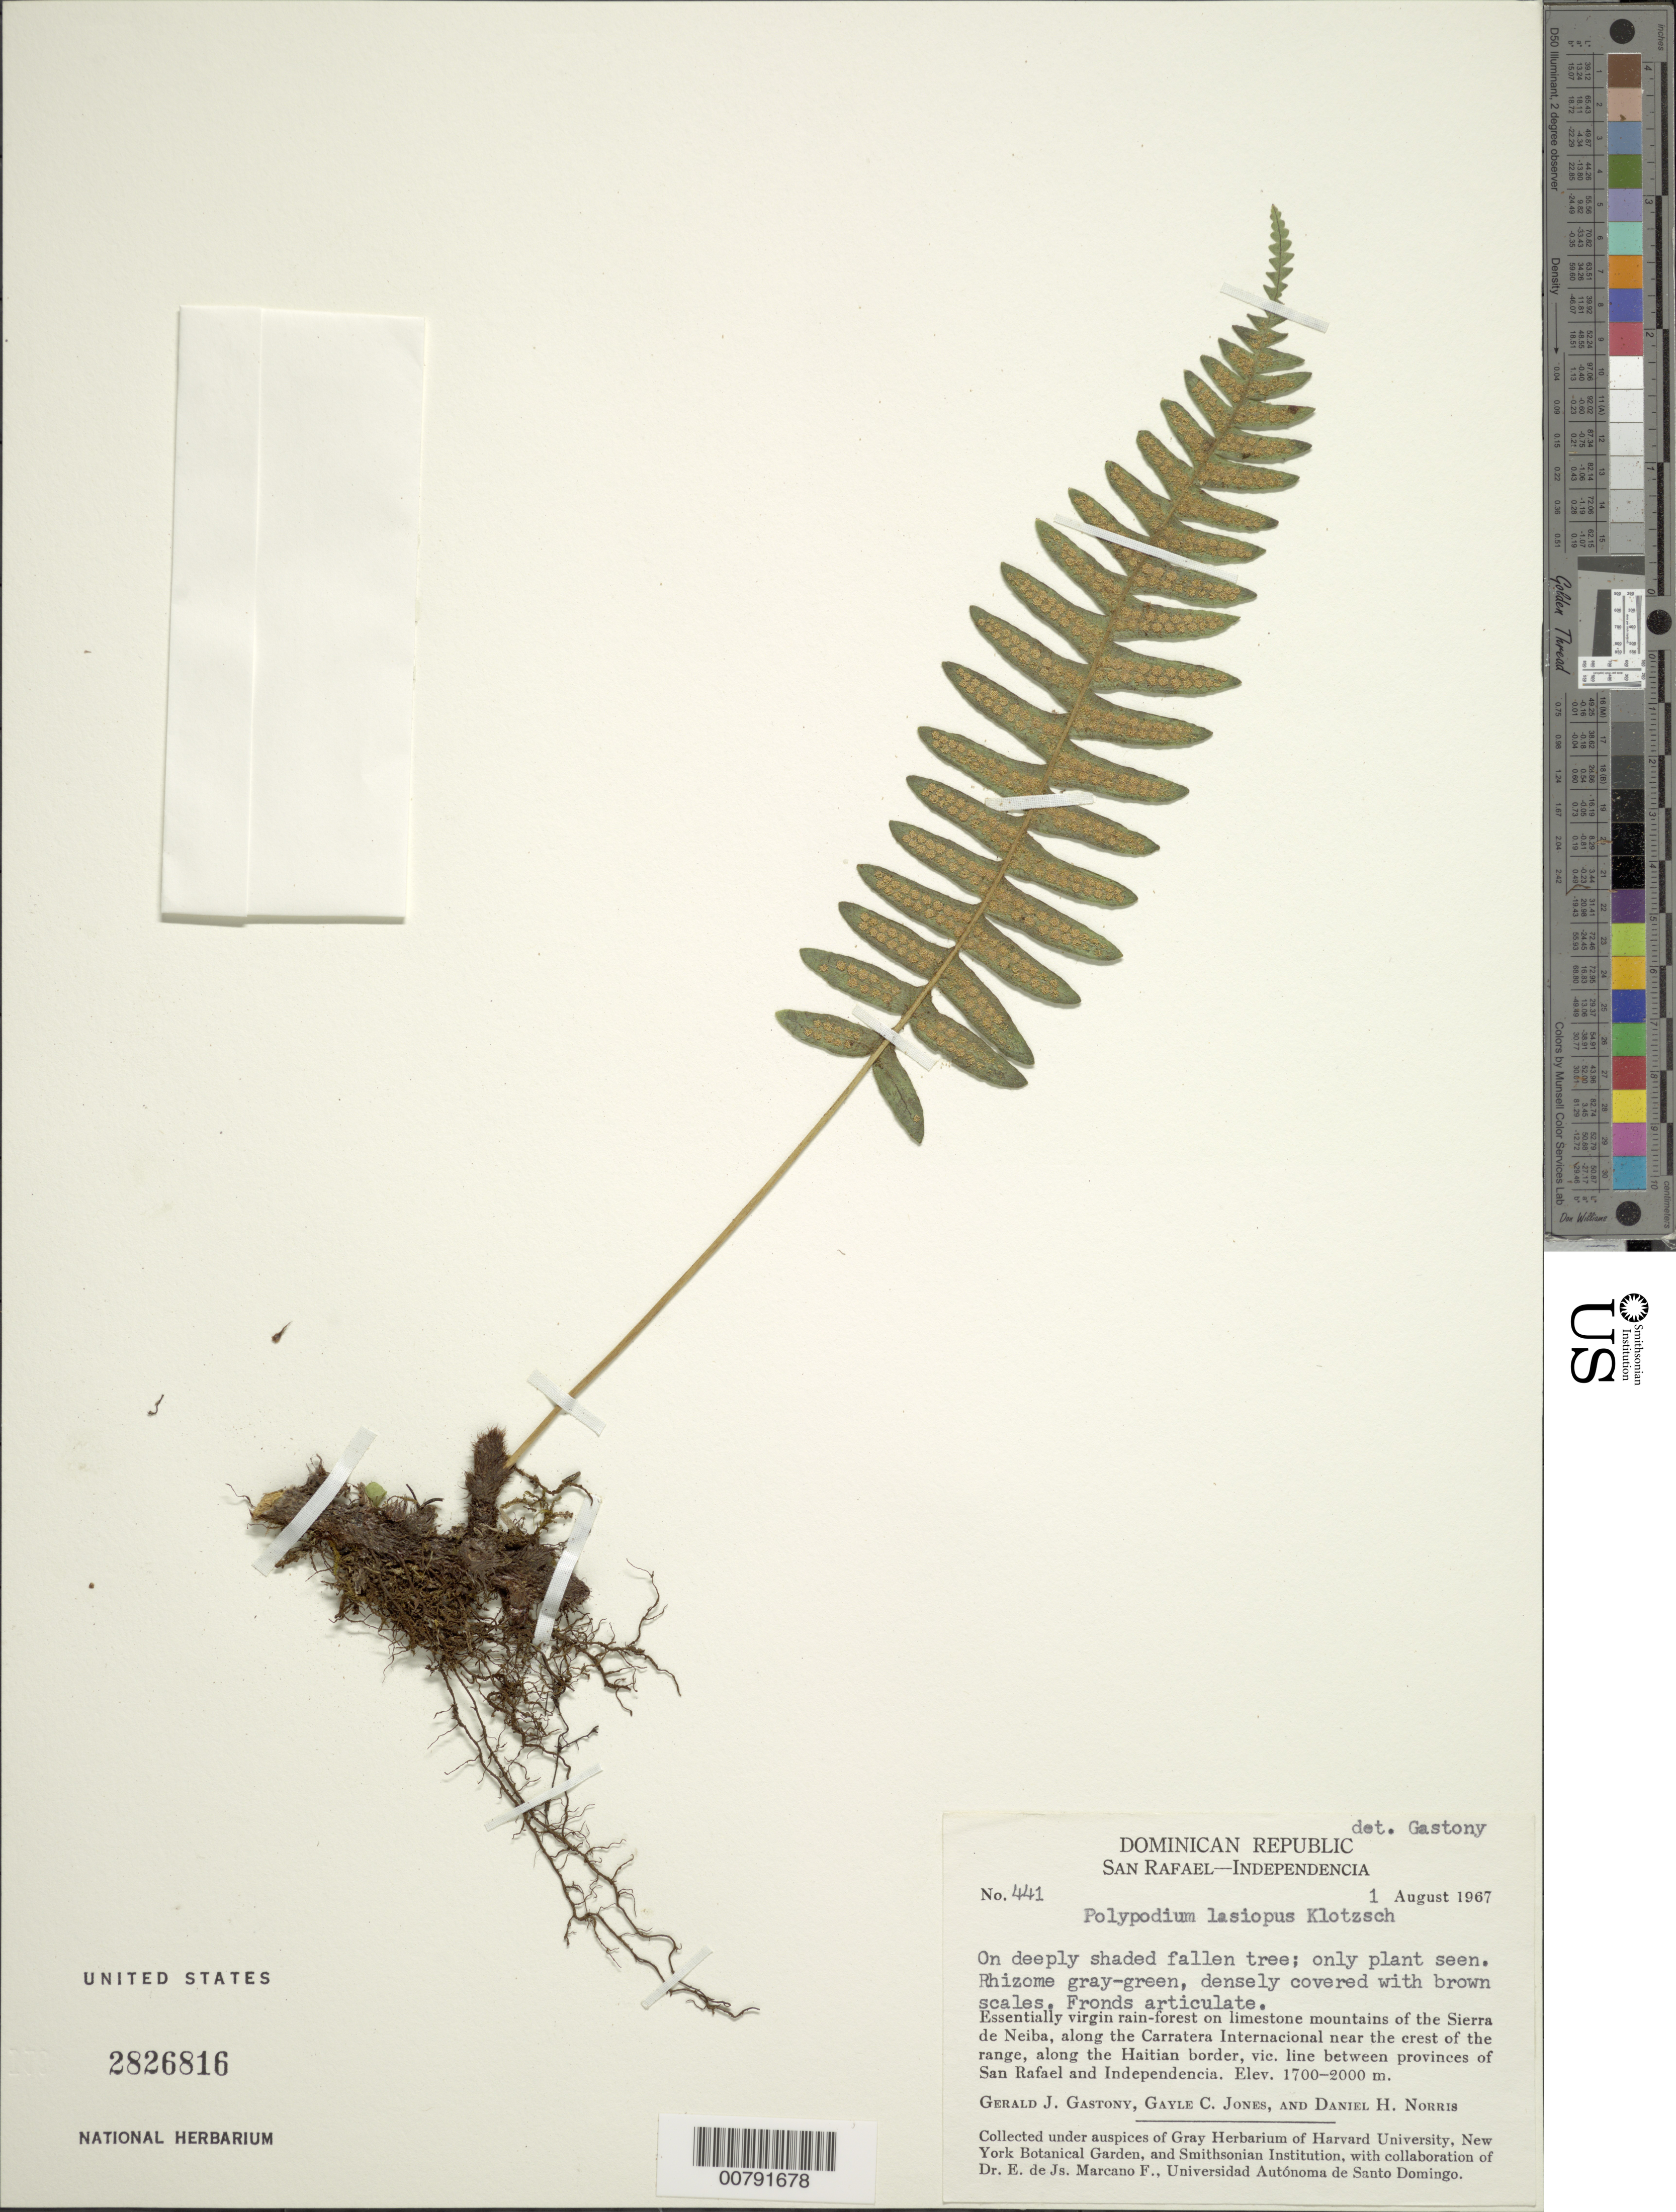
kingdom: Plantae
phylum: Tracheophyta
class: Polypodiopsida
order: Polypodiales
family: Polypodiaceae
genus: Serpocaulon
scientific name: Serpocaulon lasiopus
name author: (Klotzsch) A.R. Sm.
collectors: G. Gastony, G. C. Jones & D. H. Norris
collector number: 441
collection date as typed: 01 Aug 1967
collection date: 1967-08-01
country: Dominican Republic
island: Hispaniola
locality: San Rafael-Independencia, Sierra de Neiba, along Carratera Internacional, along Haitian border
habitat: Essentially virgin rainforest on limestone mountains; on deeply shaded fallen tree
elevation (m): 1700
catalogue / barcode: US 2826816